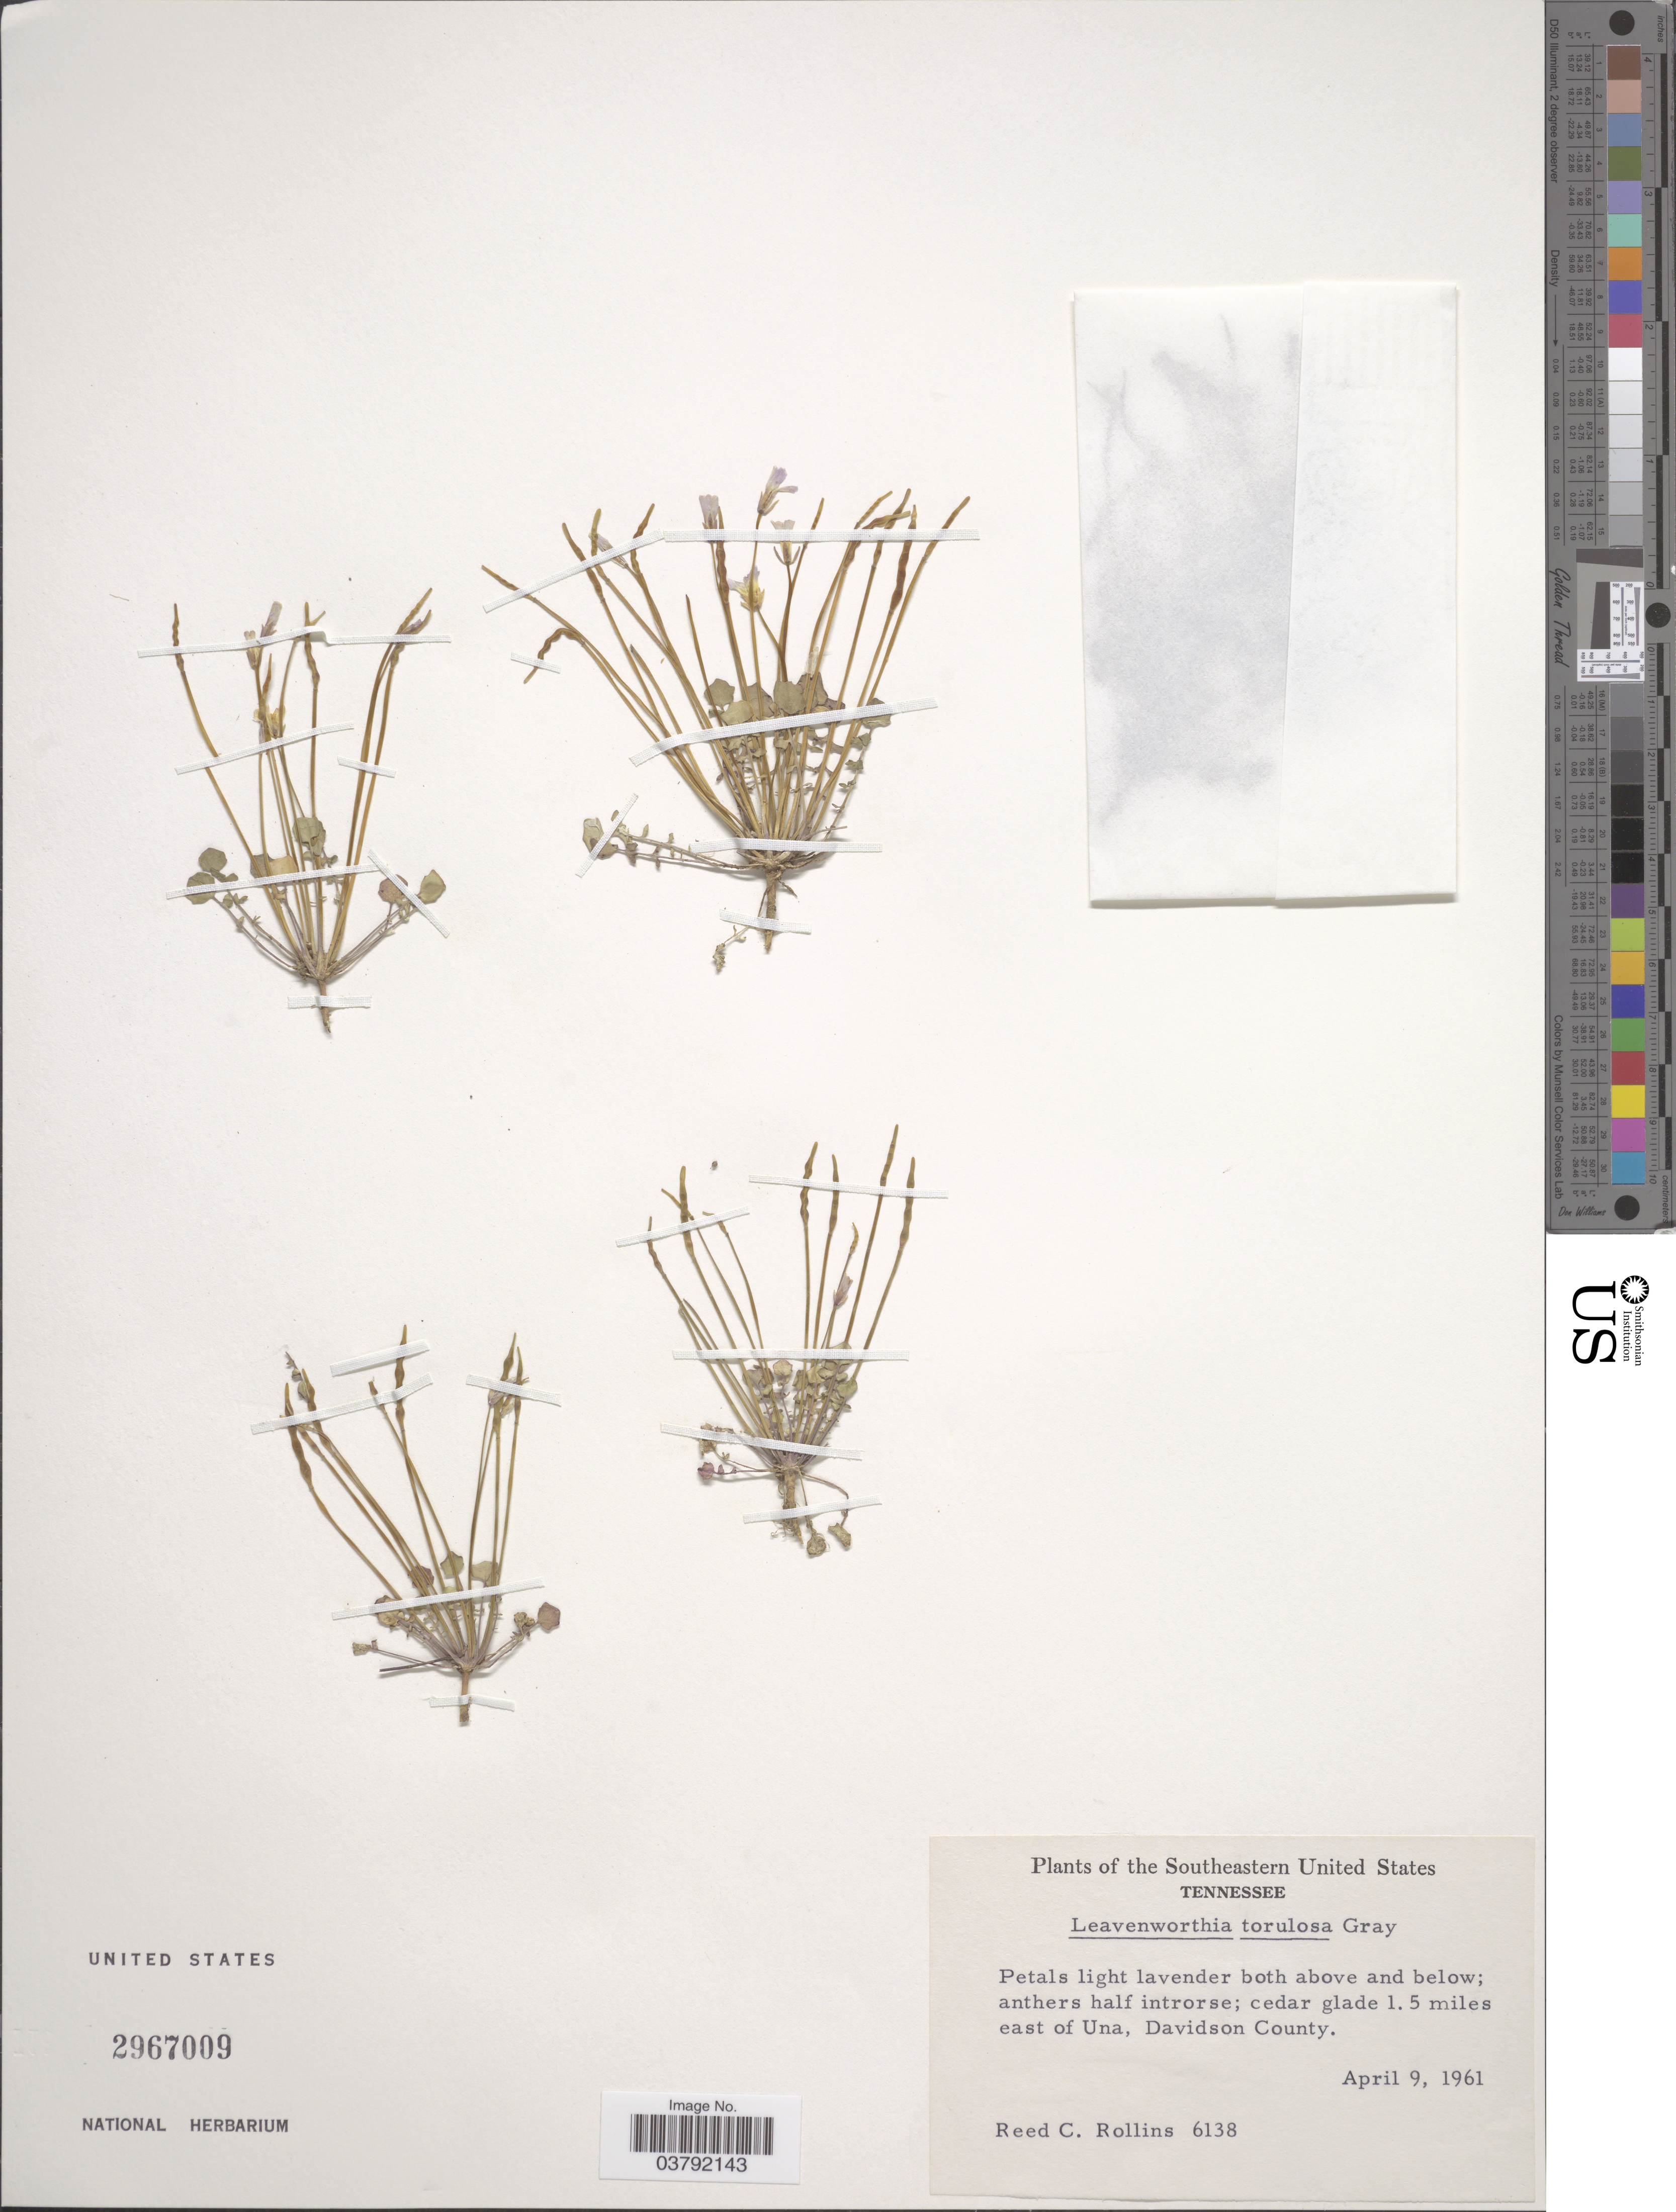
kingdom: Plantae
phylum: Tracheophyta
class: Magnoliopsida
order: Brassicales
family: Brassicaceae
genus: Leavenworthia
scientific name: Leavenworthia torulosa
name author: A. Gray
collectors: R. C. Rollins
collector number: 6138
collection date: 1961-04-09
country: United States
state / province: Tennessee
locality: Southeastern United States. 1.5 miles east of Una, Davidson County.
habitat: cedar glade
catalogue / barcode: US 2967009